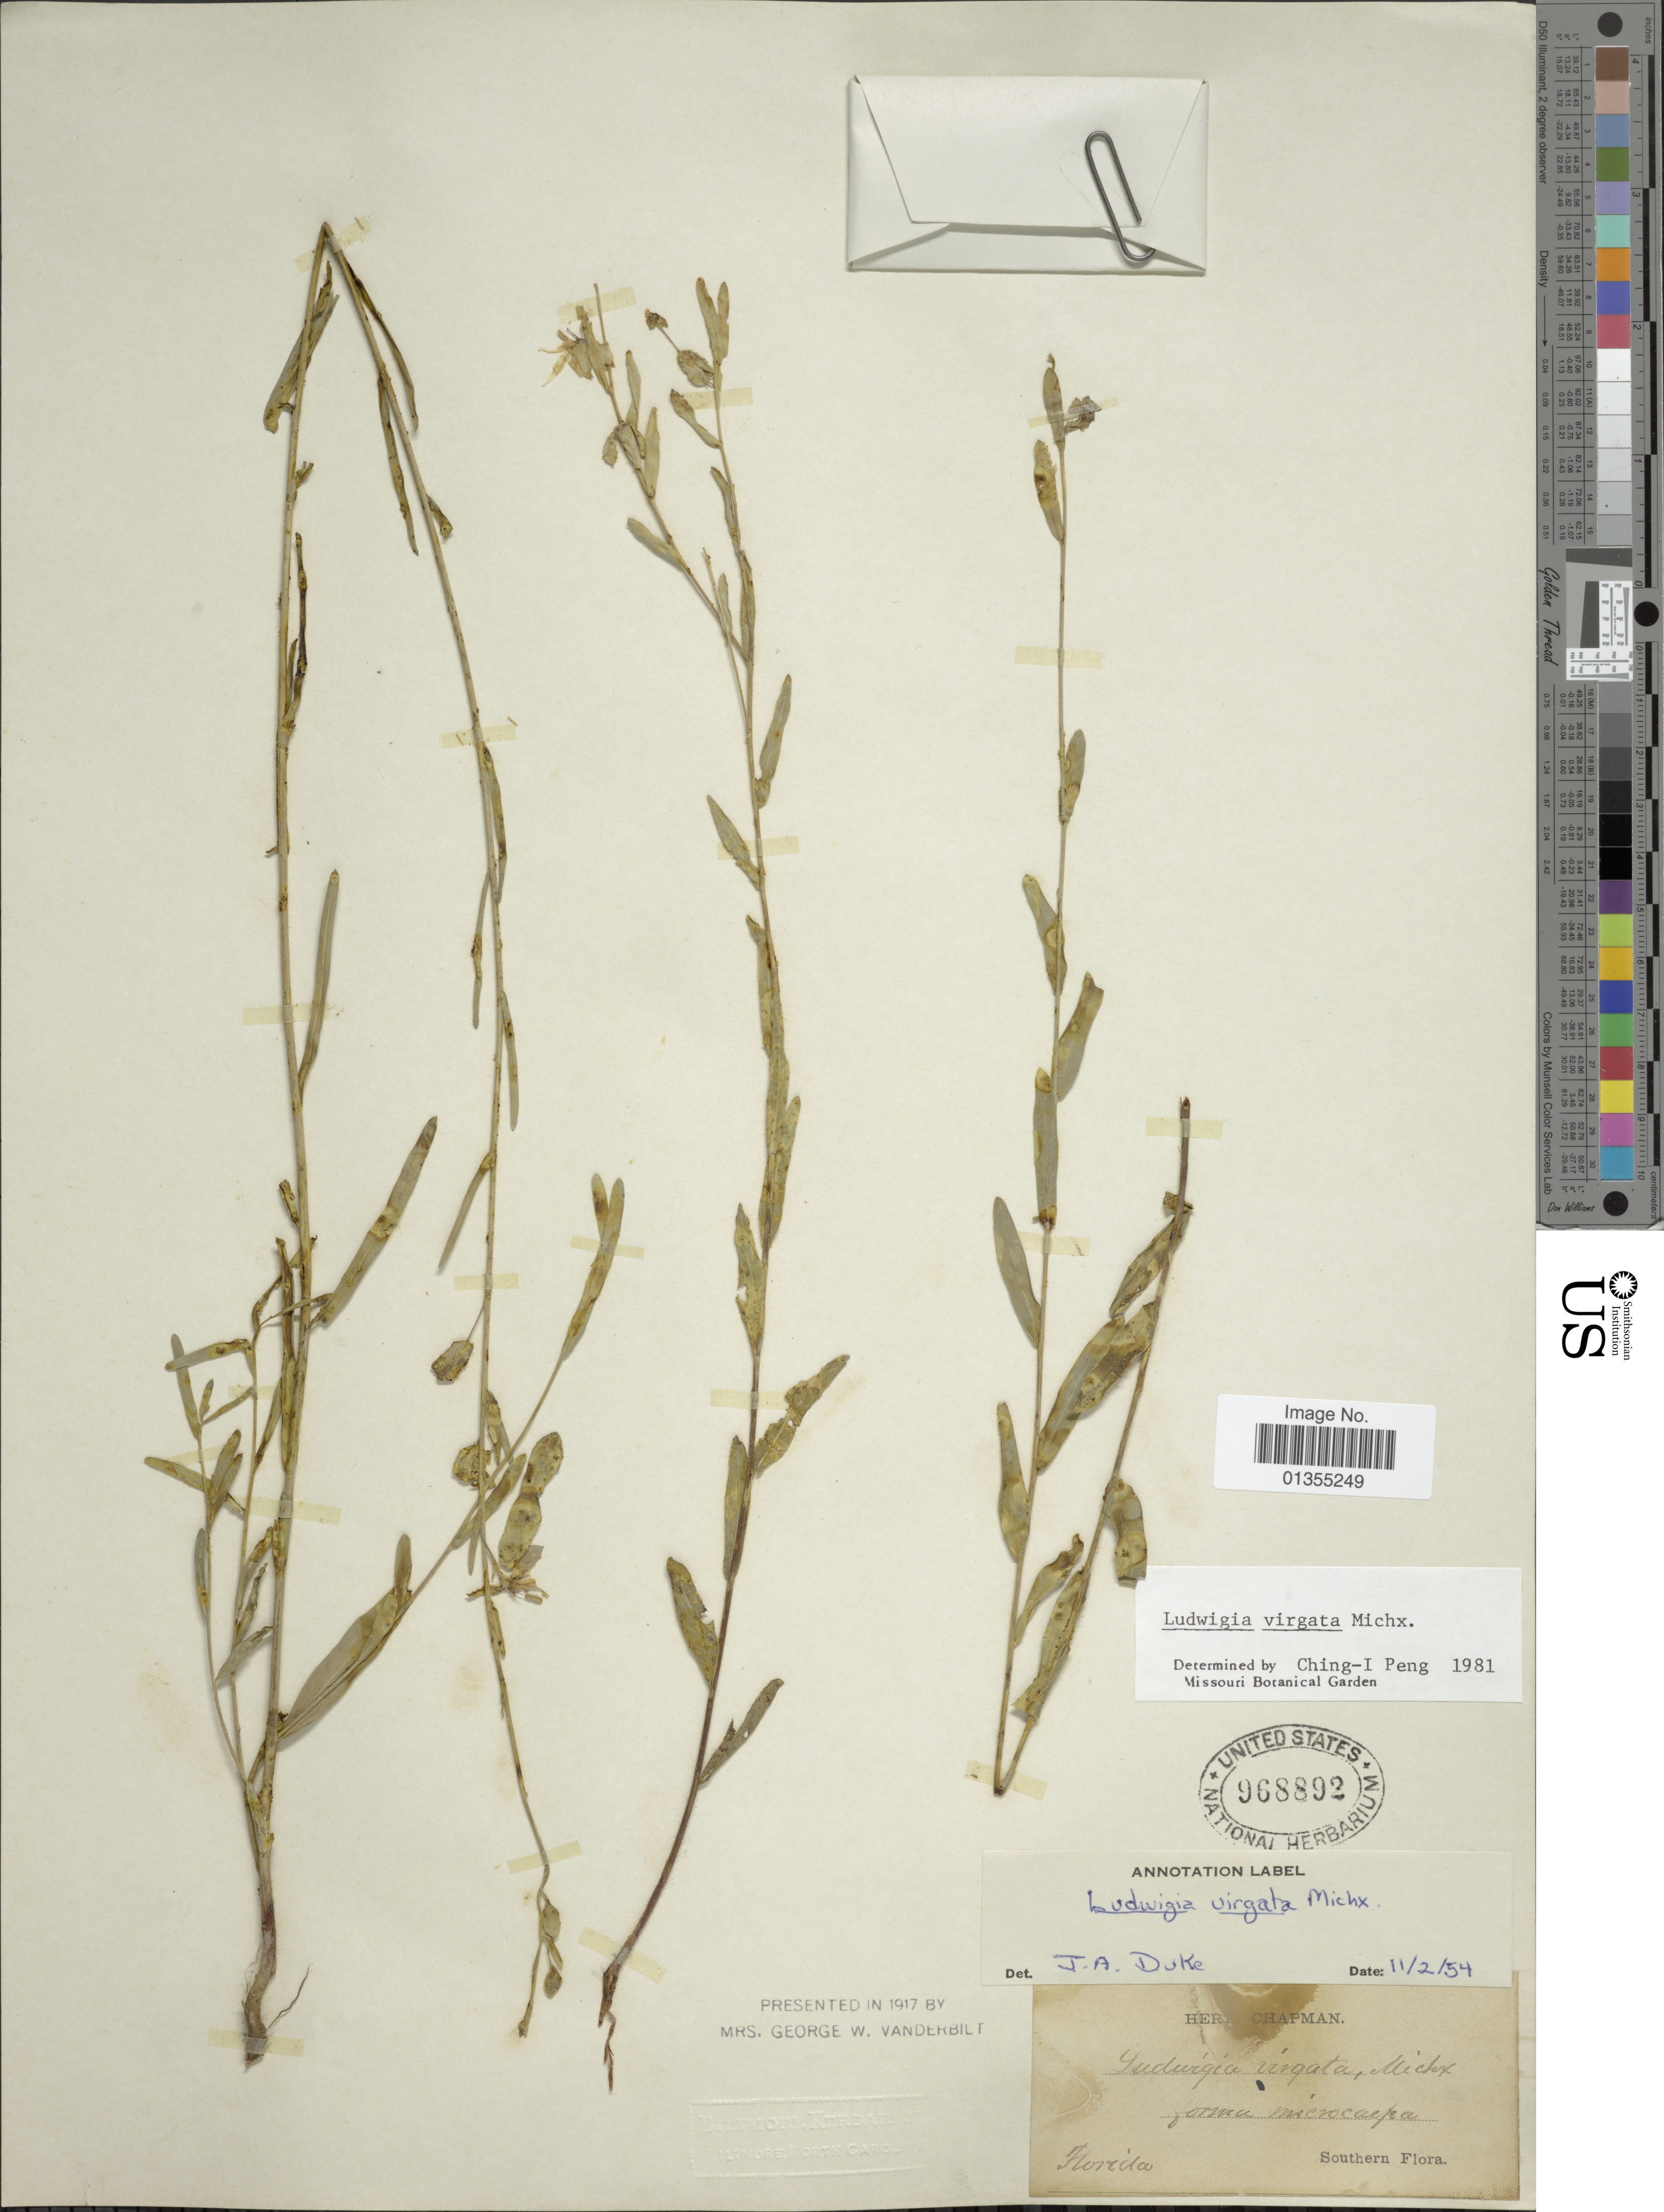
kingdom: Plantae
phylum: Tracheophyta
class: Magnoliopsida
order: Myrtales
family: Onagraceae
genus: Ludwigia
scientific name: Ludwigia virgata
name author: Michx.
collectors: ex herb. Chapman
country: United States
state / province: Florida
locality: Southern Flora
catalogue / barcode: US 968892